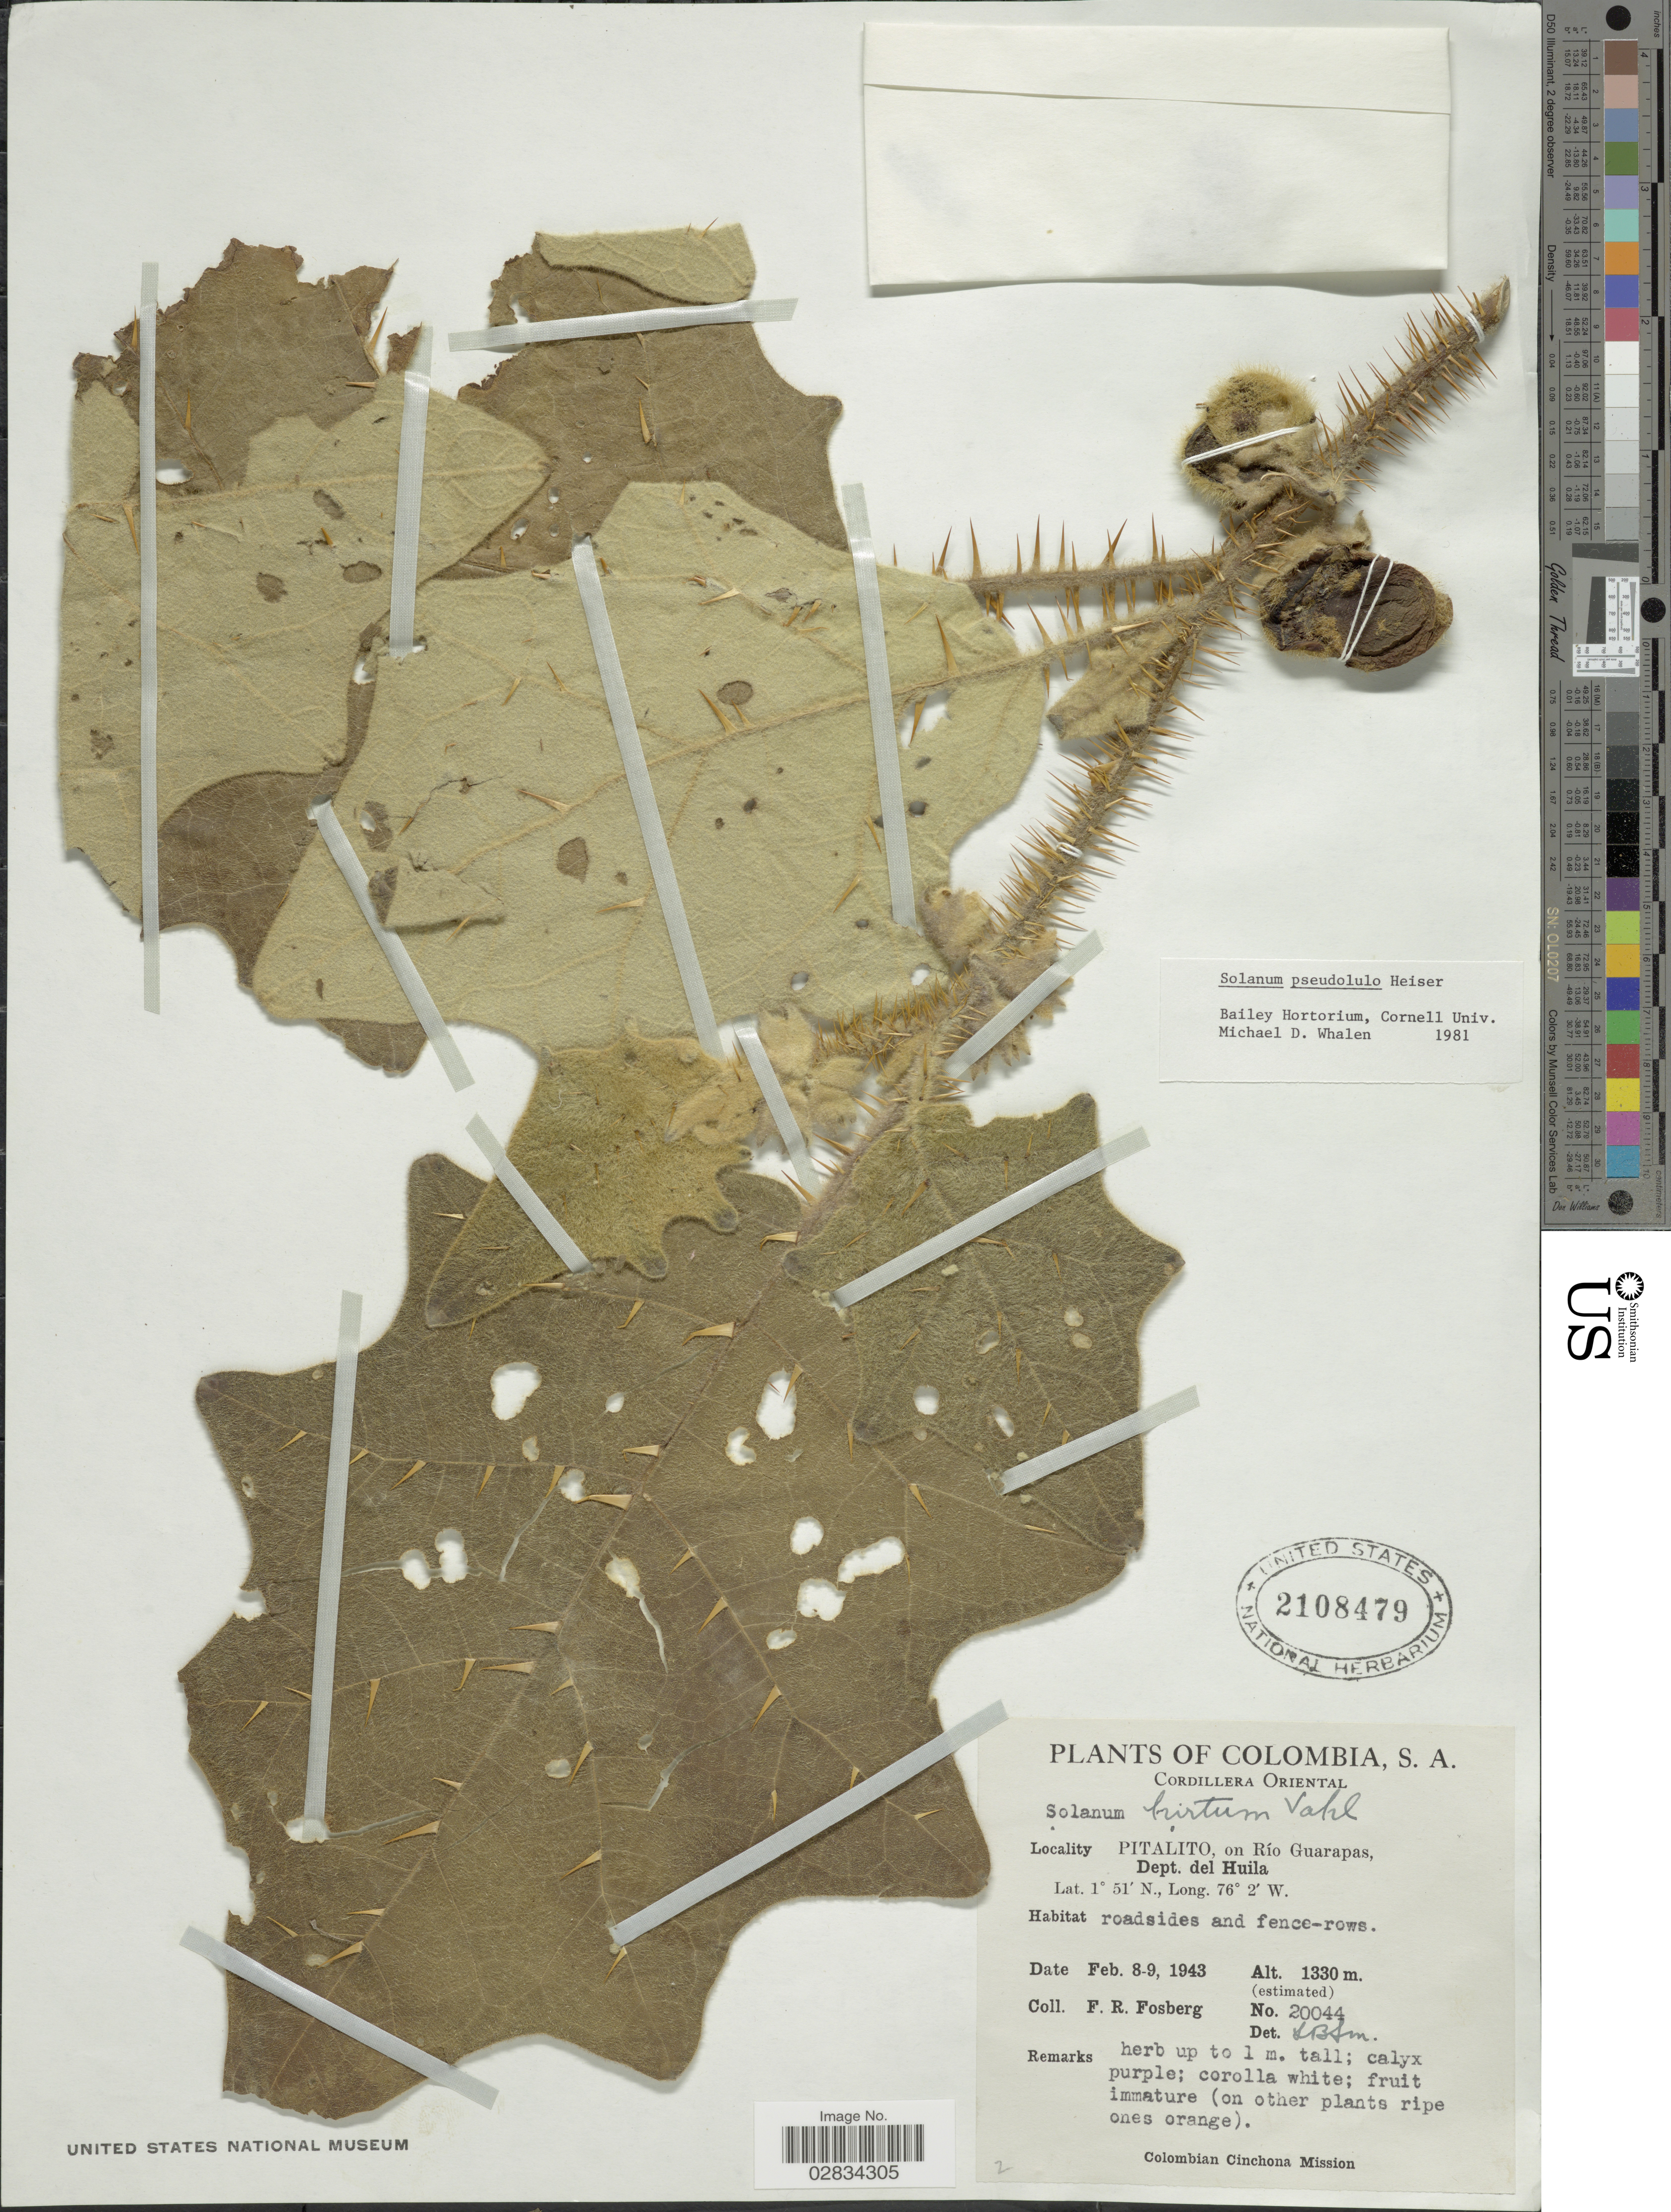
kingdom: Plantae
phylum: Tracheophyta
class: Magnoliopsida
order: Solanales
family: Solanaceae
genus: Solanum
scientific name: Solanum pseudolulo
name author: Heiser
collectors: F. R. Fosberg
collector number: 20044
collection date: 1943-02-08/1943-02-09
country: Colombia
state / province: Huila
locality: S.A. Cordillera Oriental. Pitalito, on Río Guarapas, Dept. de Huila.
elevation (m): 1330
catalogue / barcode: US 2108479